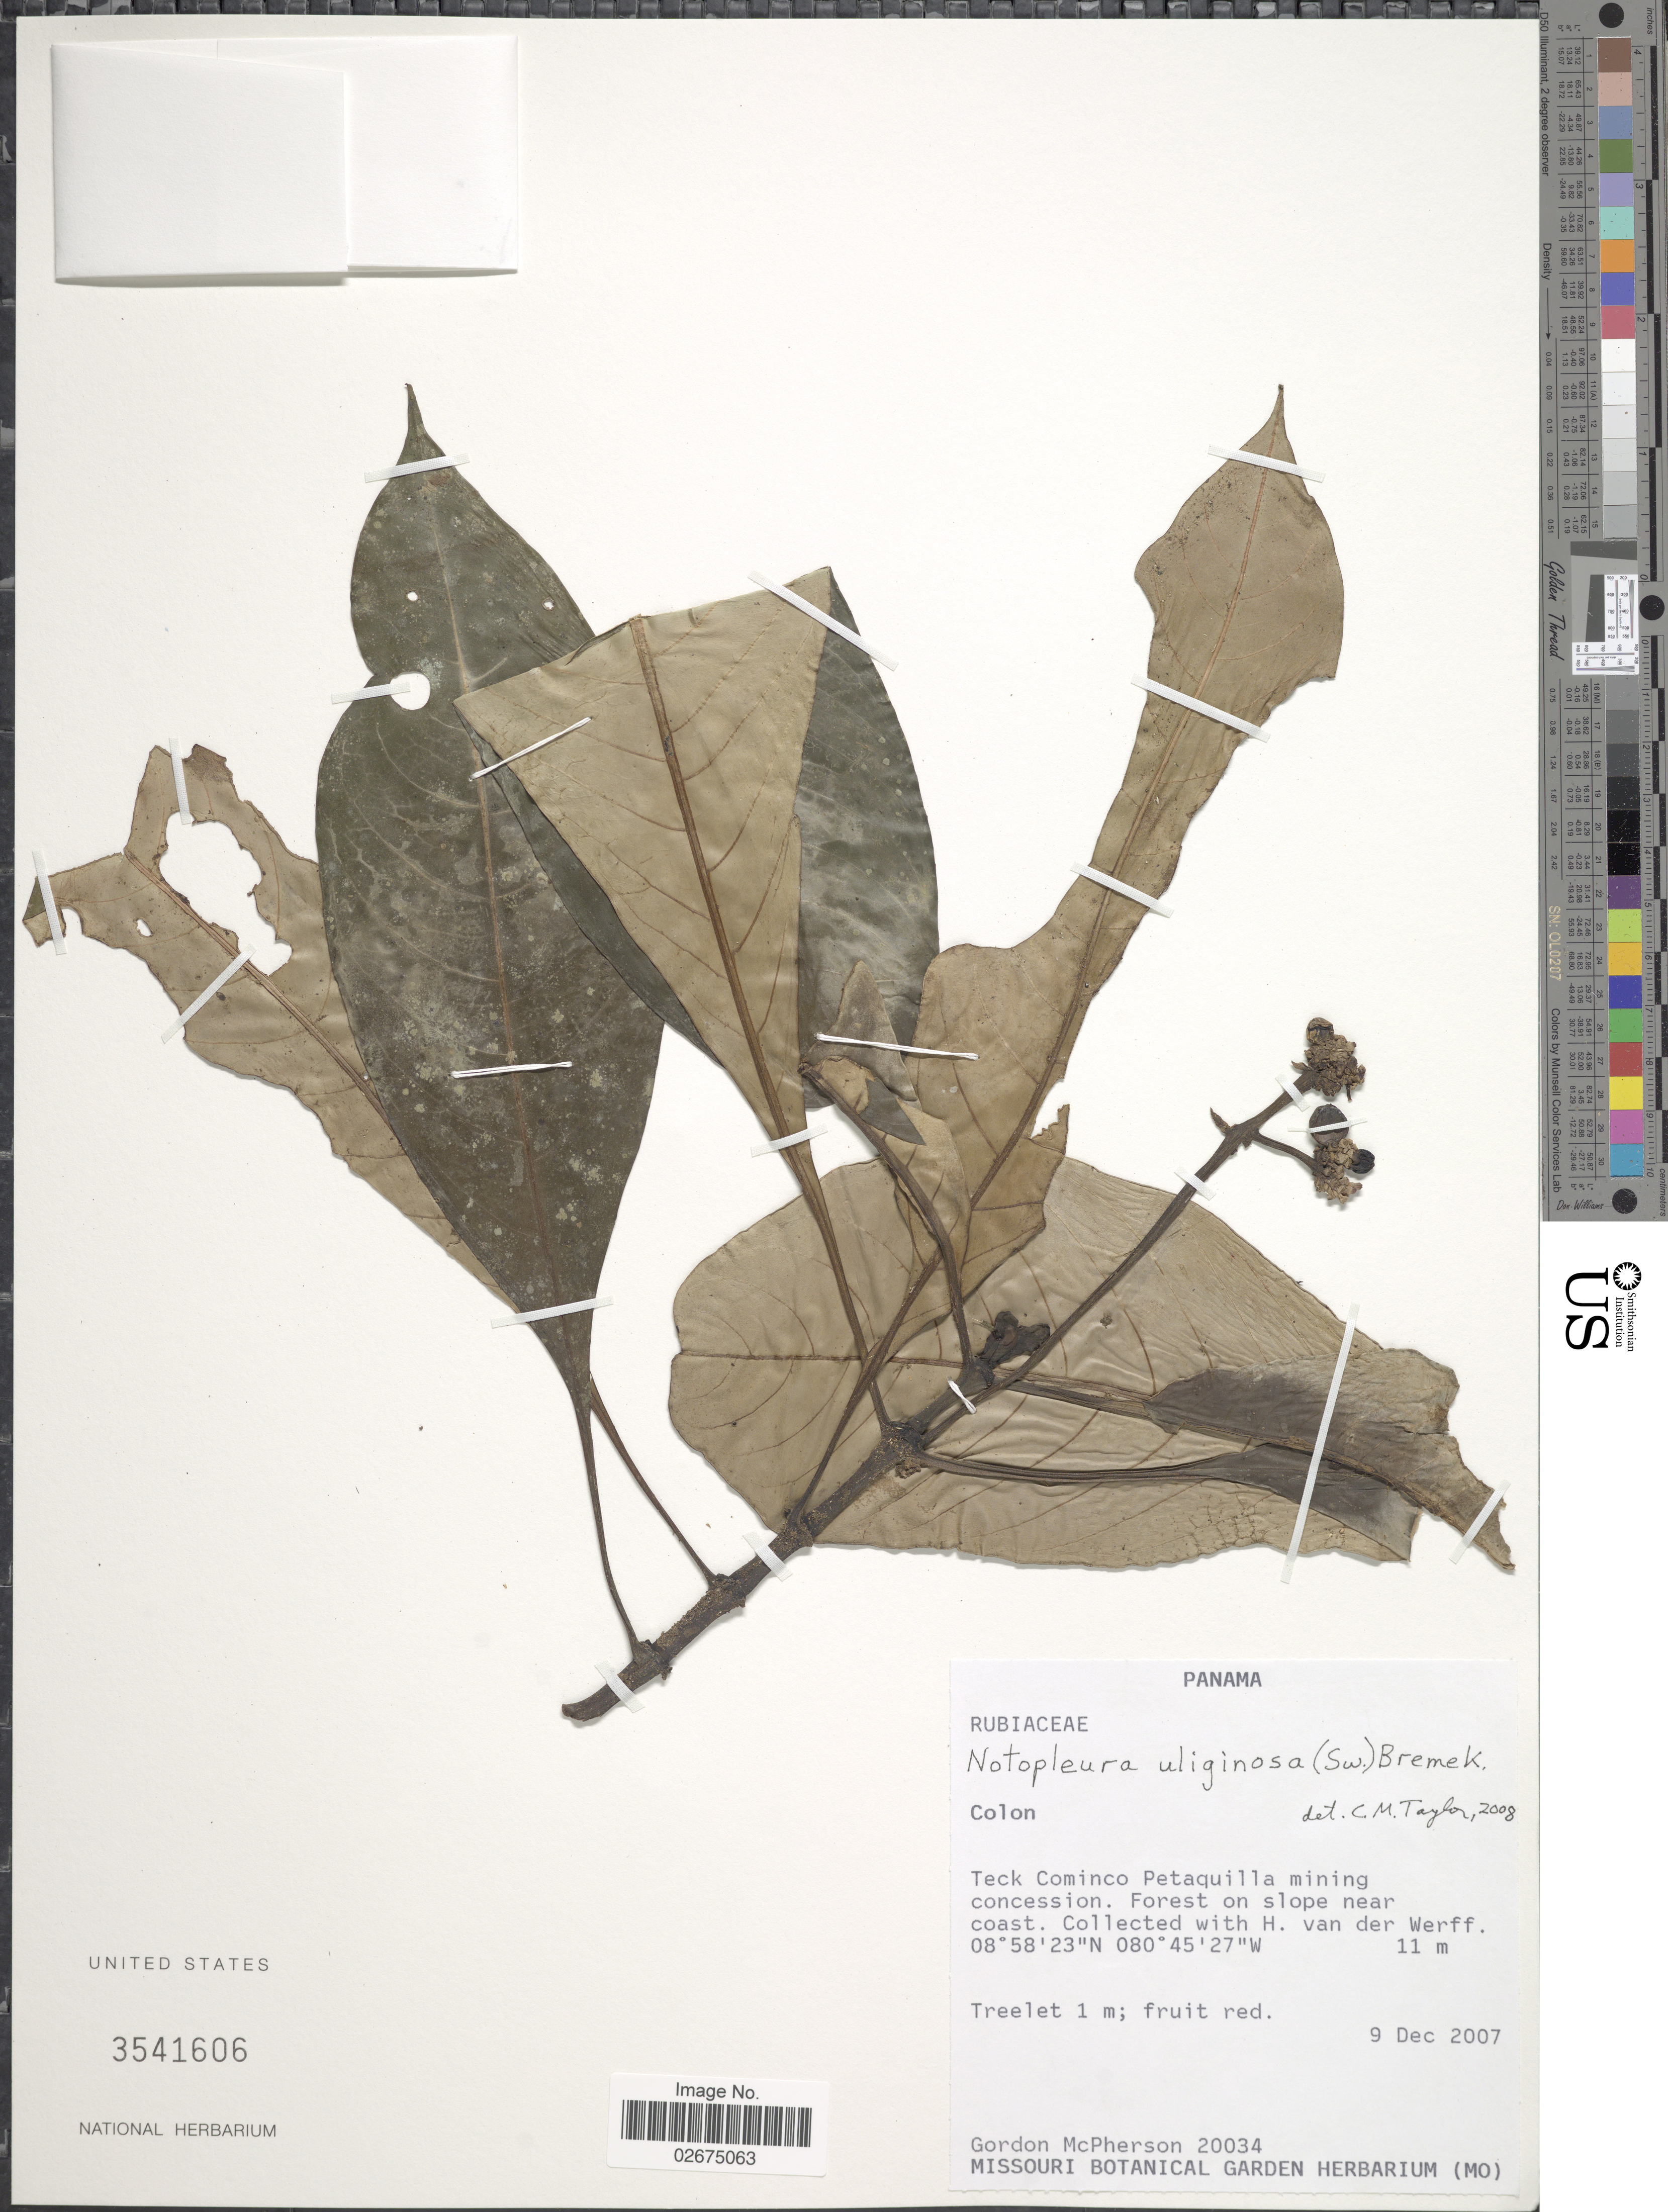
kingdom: Plantae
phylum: Tracheophyta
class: Magnoliopsida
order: Gentianales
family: Rubiaceae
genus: Notopleura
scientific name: Notopleura uliginosa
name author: (Sw.) Bremek.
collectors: G. D. McPherson & H. van der Werff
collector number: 20034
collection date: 2007-12-09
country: Panama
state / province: Colón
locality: Teck Cominco Petaquilla mining concession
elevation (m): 11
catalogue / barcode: US 3541606